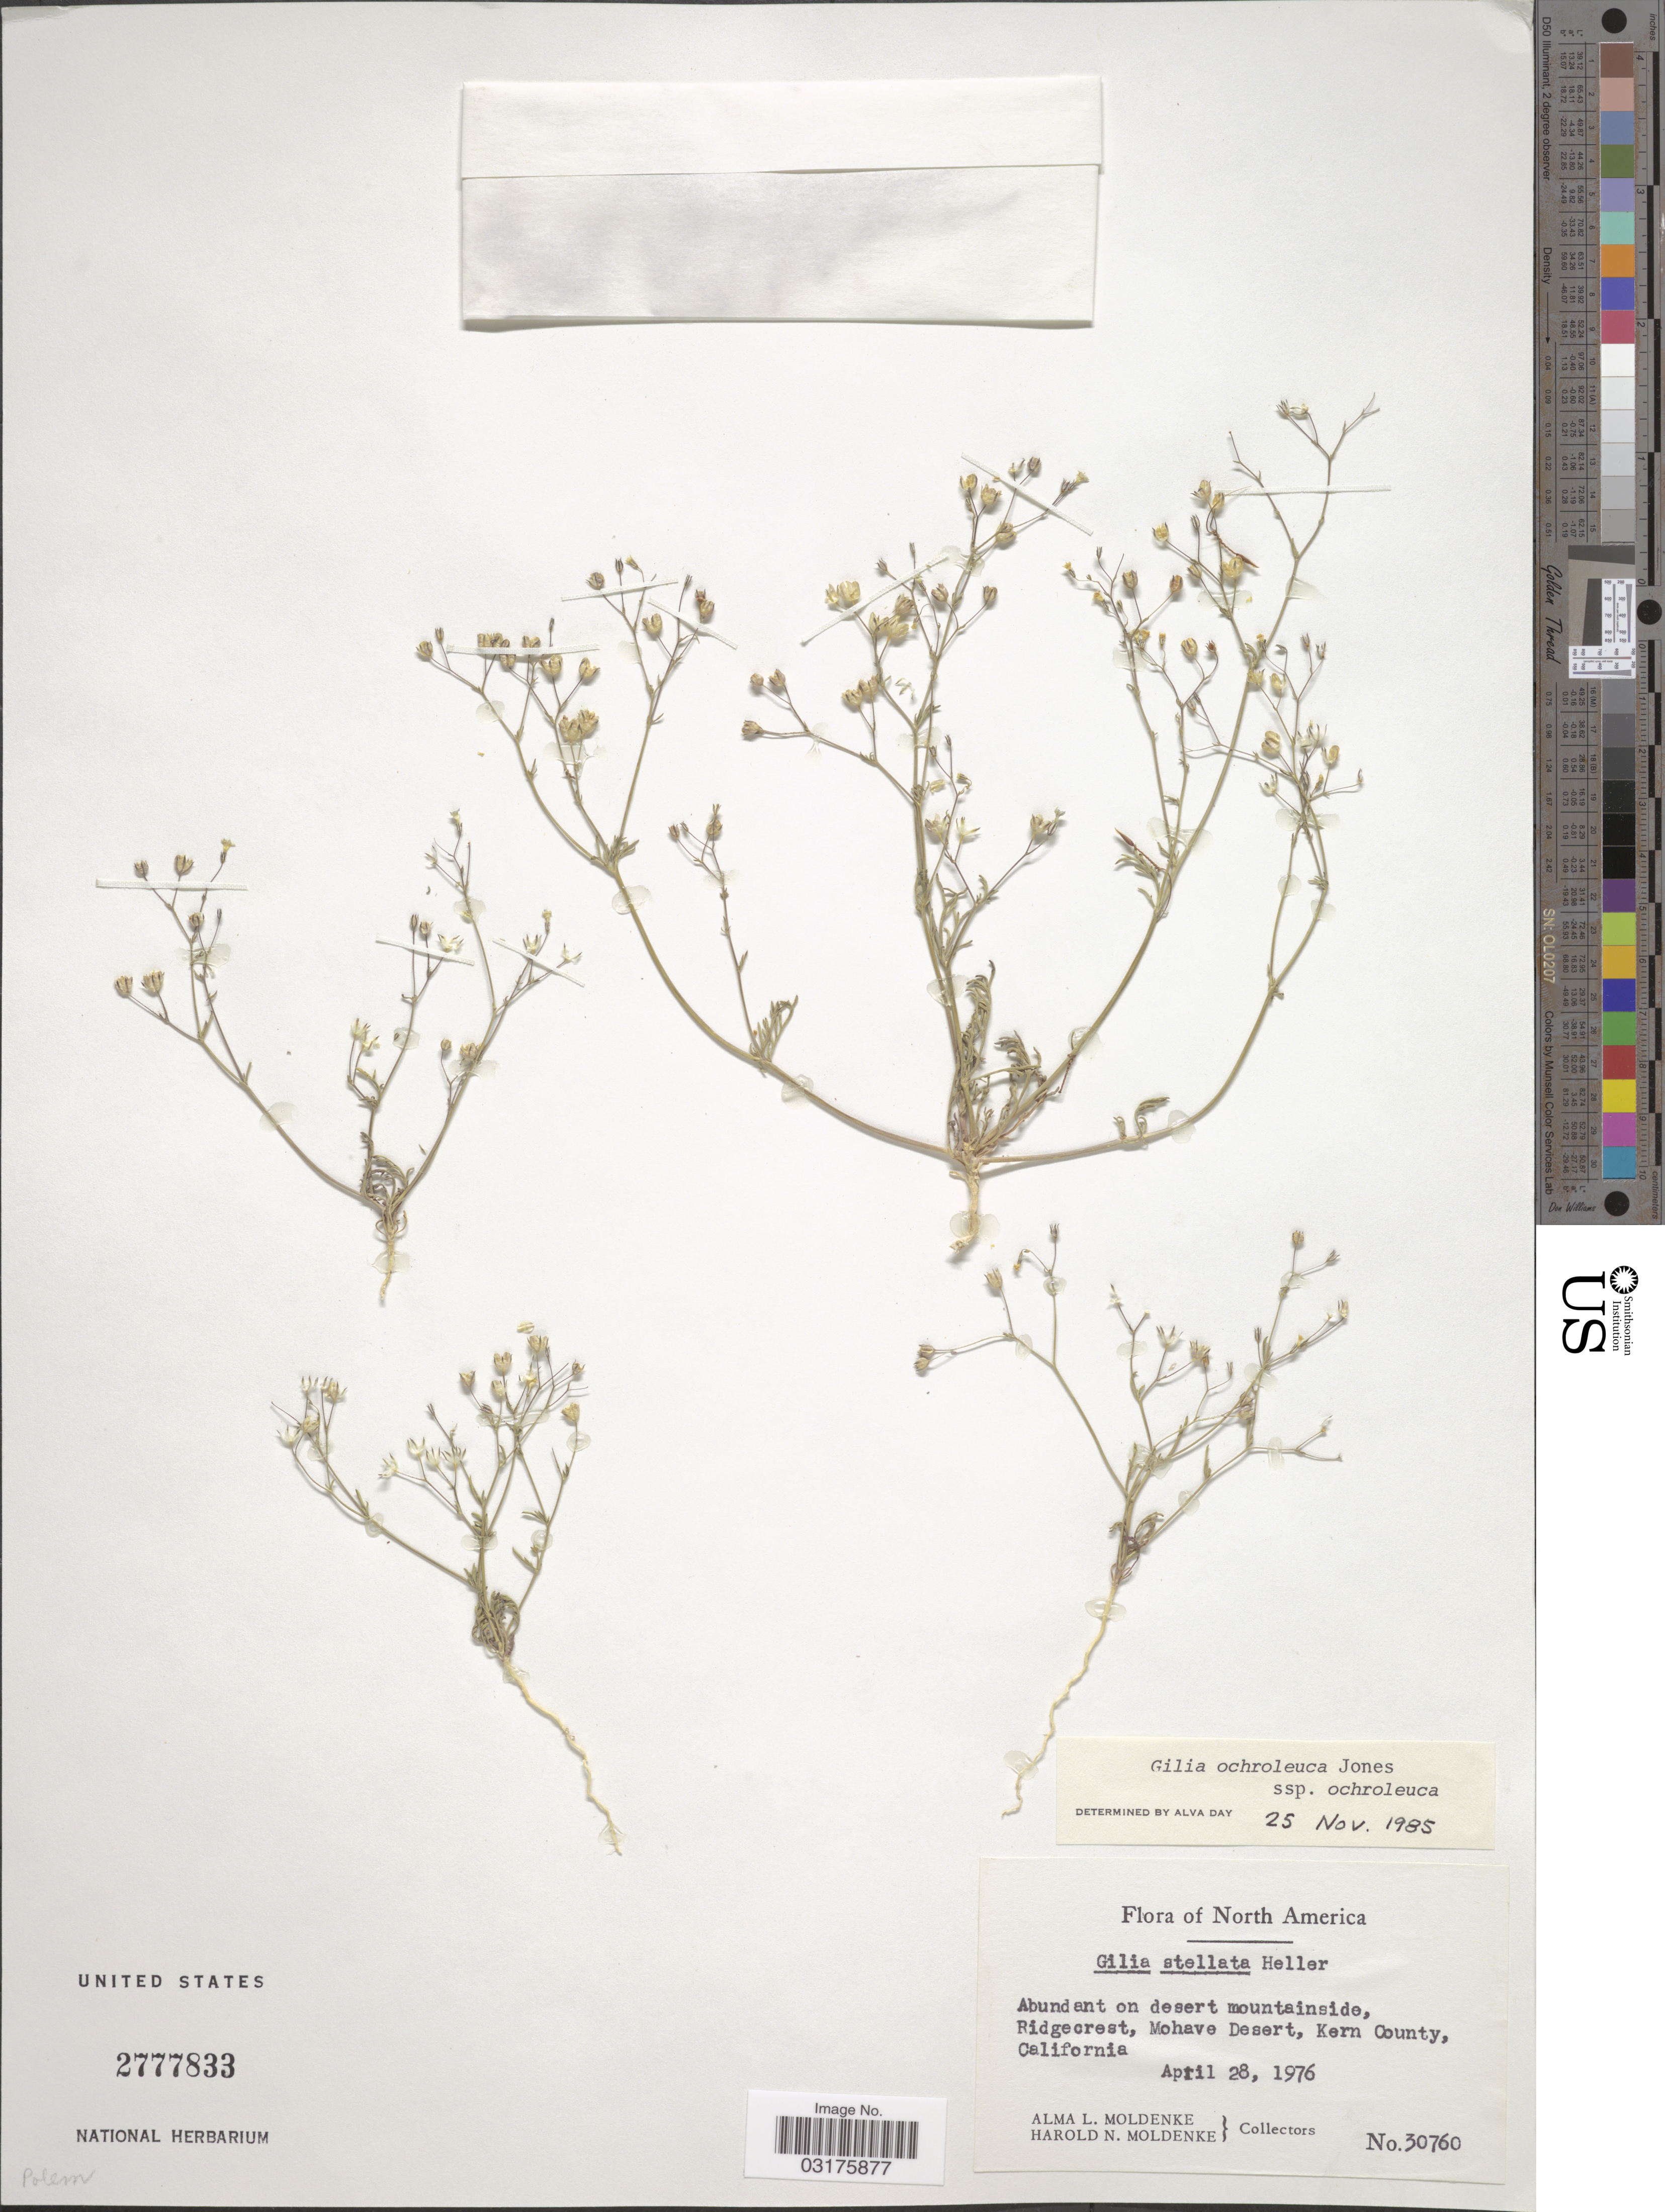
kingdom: Plantae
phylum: Tracheophyta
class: Magnoliopsida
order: Ericales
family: Polemoniaceae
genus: Gilia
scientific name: Gilia ochroleuca subsp. ochroleuca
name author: M.E. Jones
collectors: A. L. Moldenke & H. N. Moldenke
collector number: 30760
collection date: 1976-04-28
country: United States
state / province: California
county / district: Kern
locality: Mohave Desert, Kern County.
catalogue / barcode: US 2777833